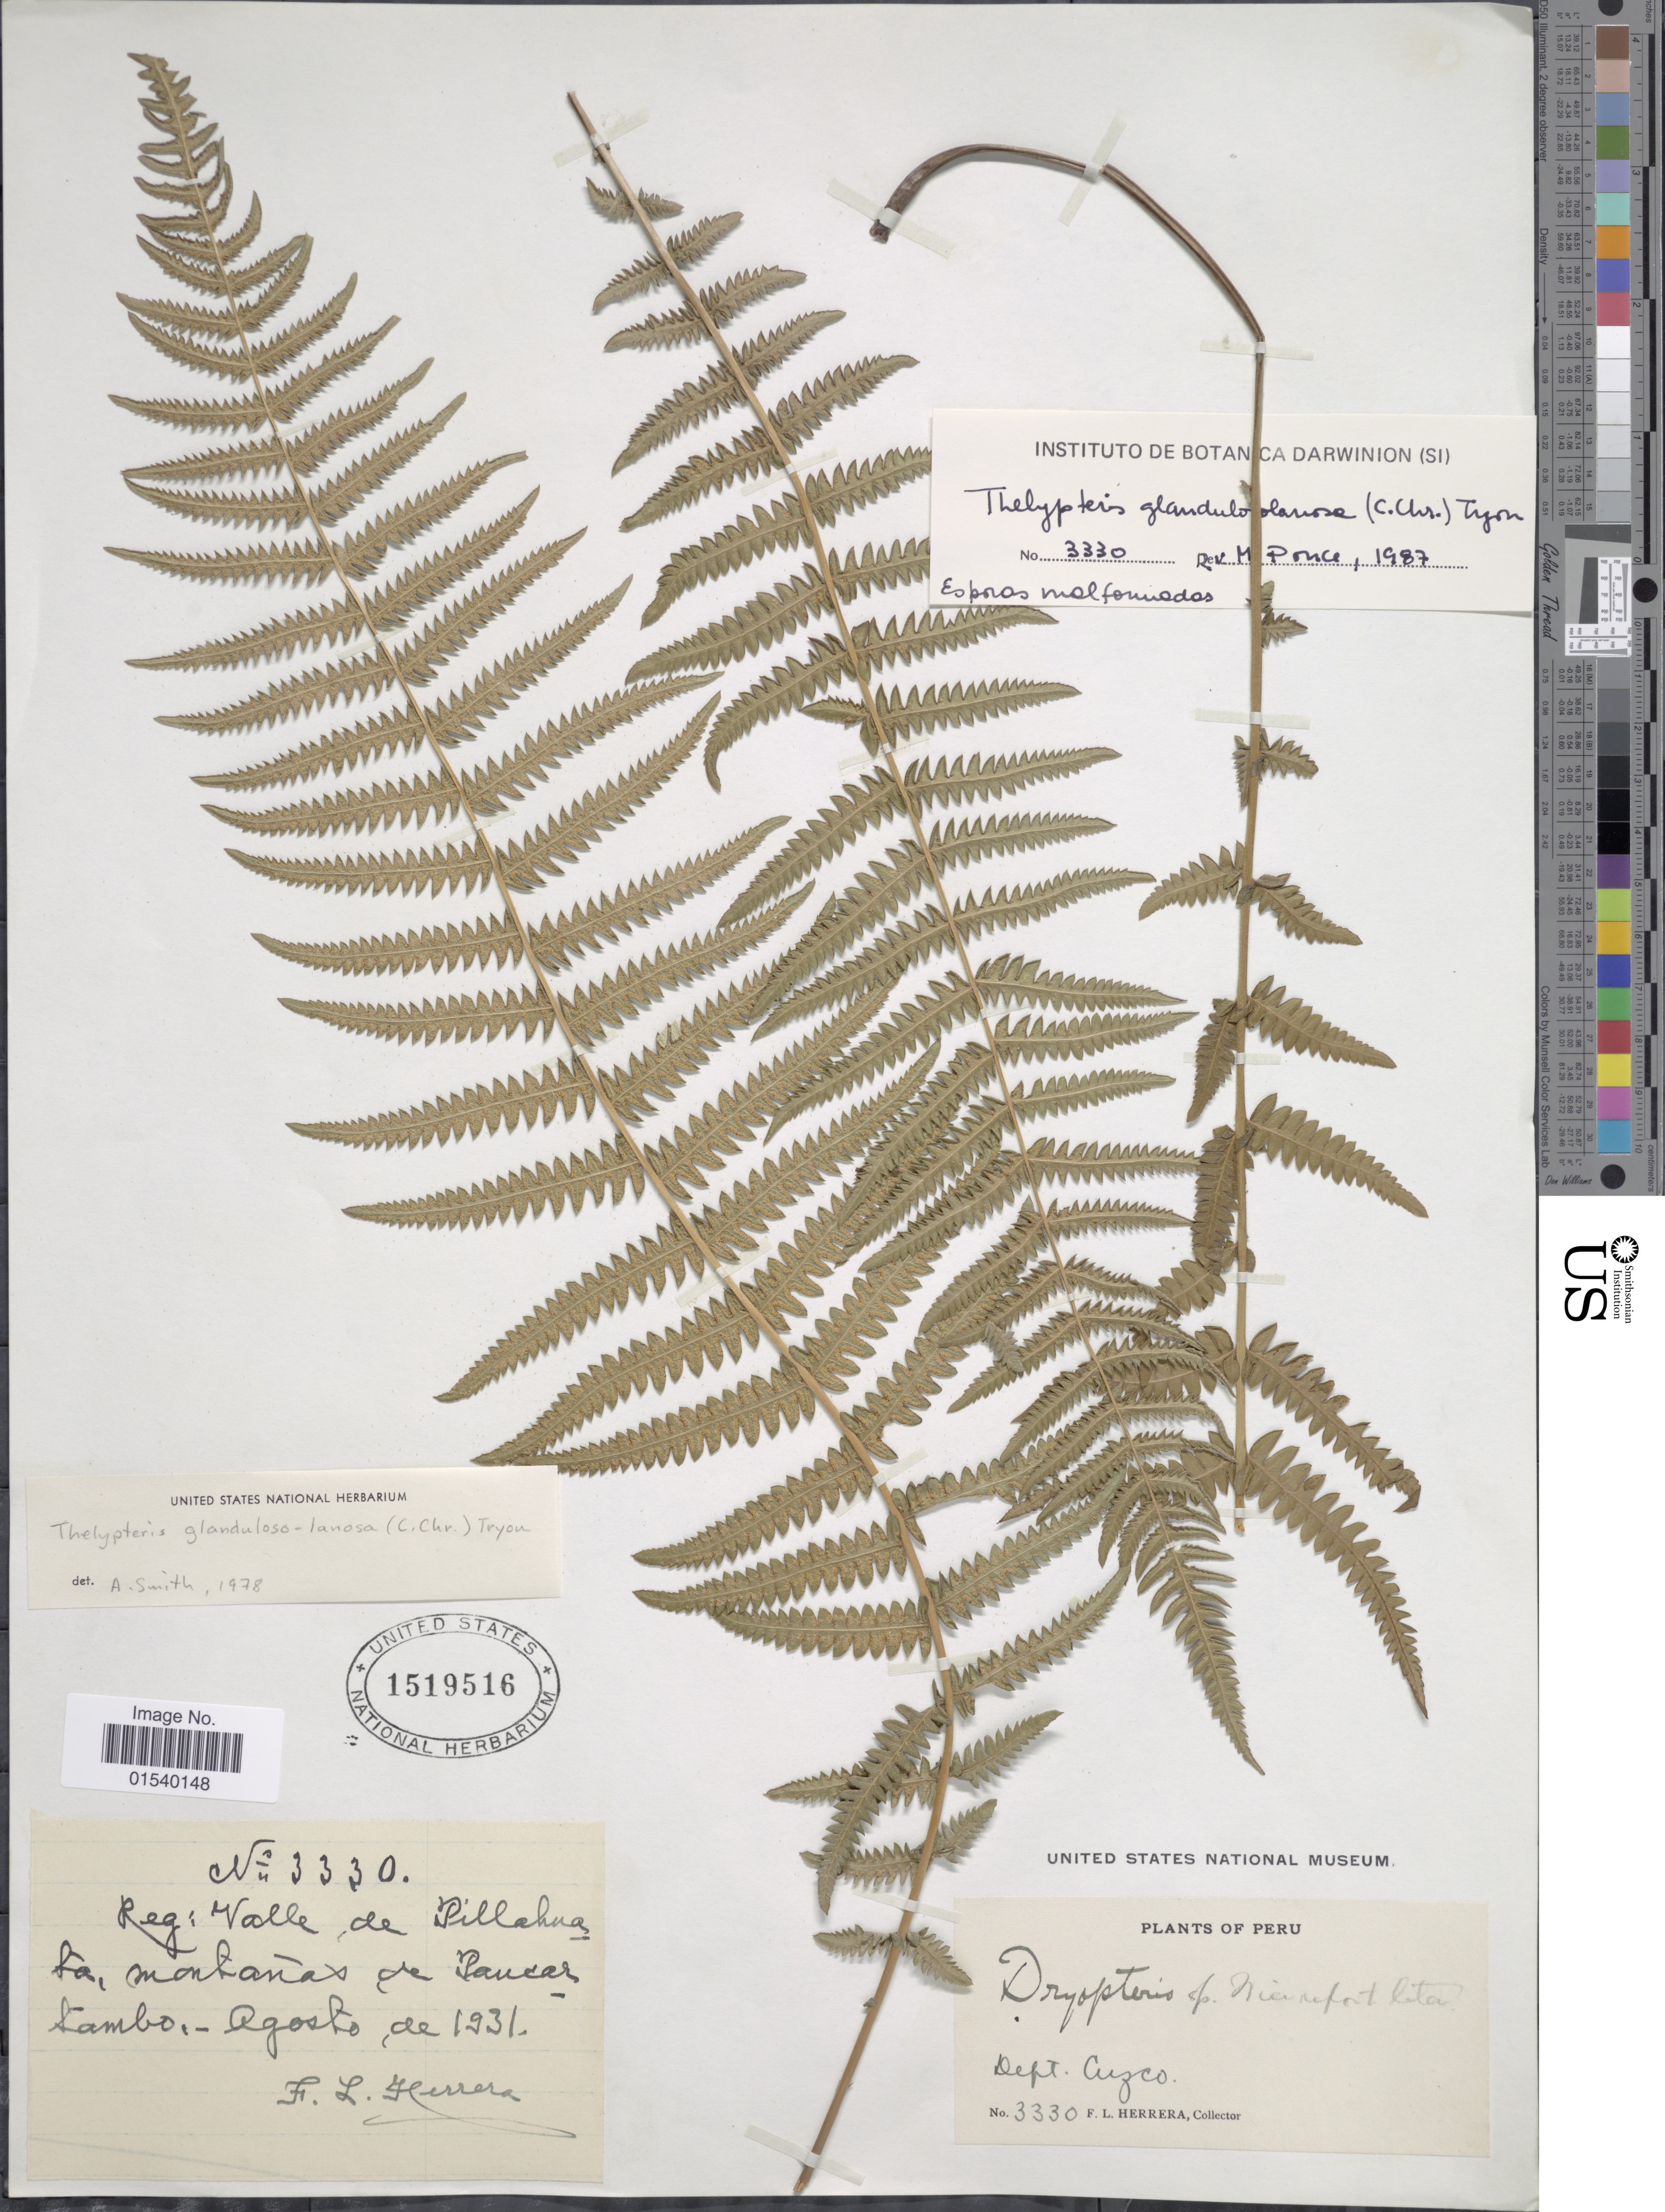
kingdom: Plantae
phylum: Tracheophyta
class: Polypodiopsida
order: Polypodiales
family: Thelypteridaceae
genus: Amauropelta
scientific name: Amauropelta glandulosalanosa (C. Chr.) comb. nov., ined. 2015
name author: (C. Chr.)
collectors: F. L. Herrera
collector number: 3330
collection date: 1931-08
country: Peru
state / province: Cusco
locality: Reg: Valle de Pilahuata montanes de Paucartambo.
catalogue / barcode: US 1519516